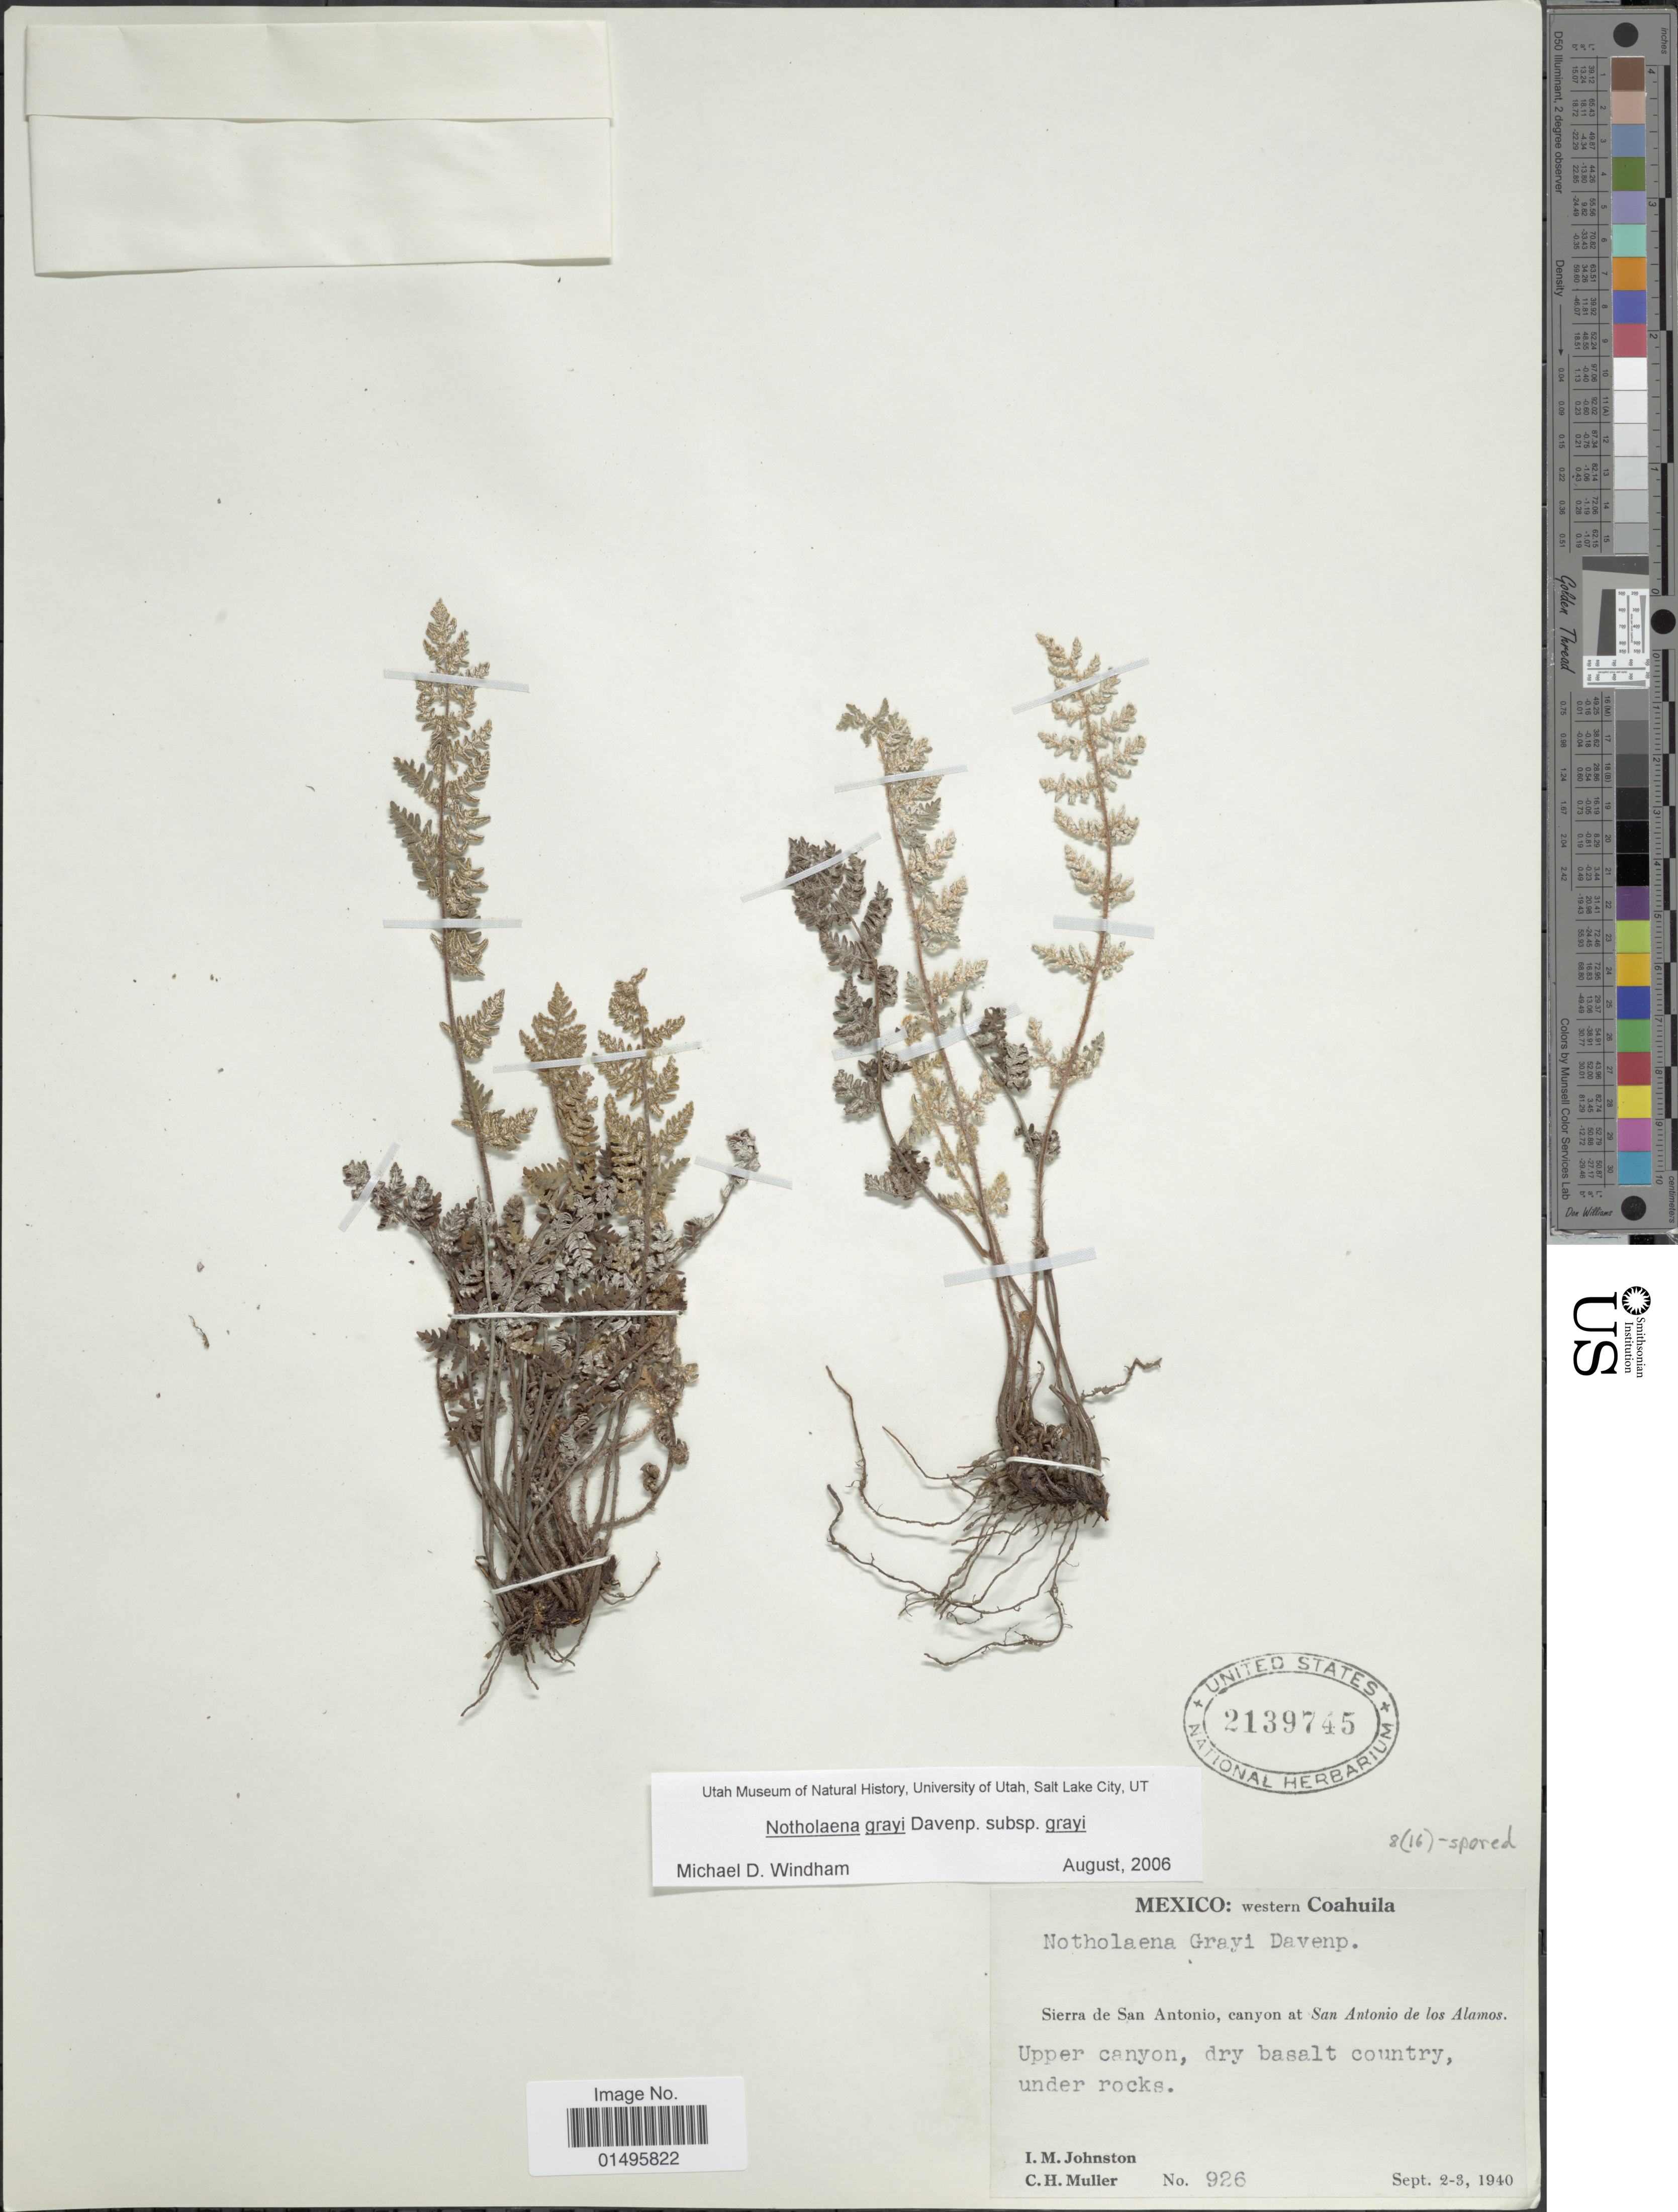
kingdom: Plantae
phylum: Tracheophyta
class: Polypodiopsida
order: Polypodiales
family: Pteridaceae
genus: Notholaena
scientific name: Notholaena grayi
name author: Davenp.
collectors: I.M. Johnston & C. H. Müller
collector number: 926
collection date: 1940-09-02/1940-09-03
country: Mexico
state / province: Coahuila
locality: Mexico, Western Coahuila, Sierra de San Antonio, canyon at San Antonio de los Alamos.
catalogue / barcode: US 2139745